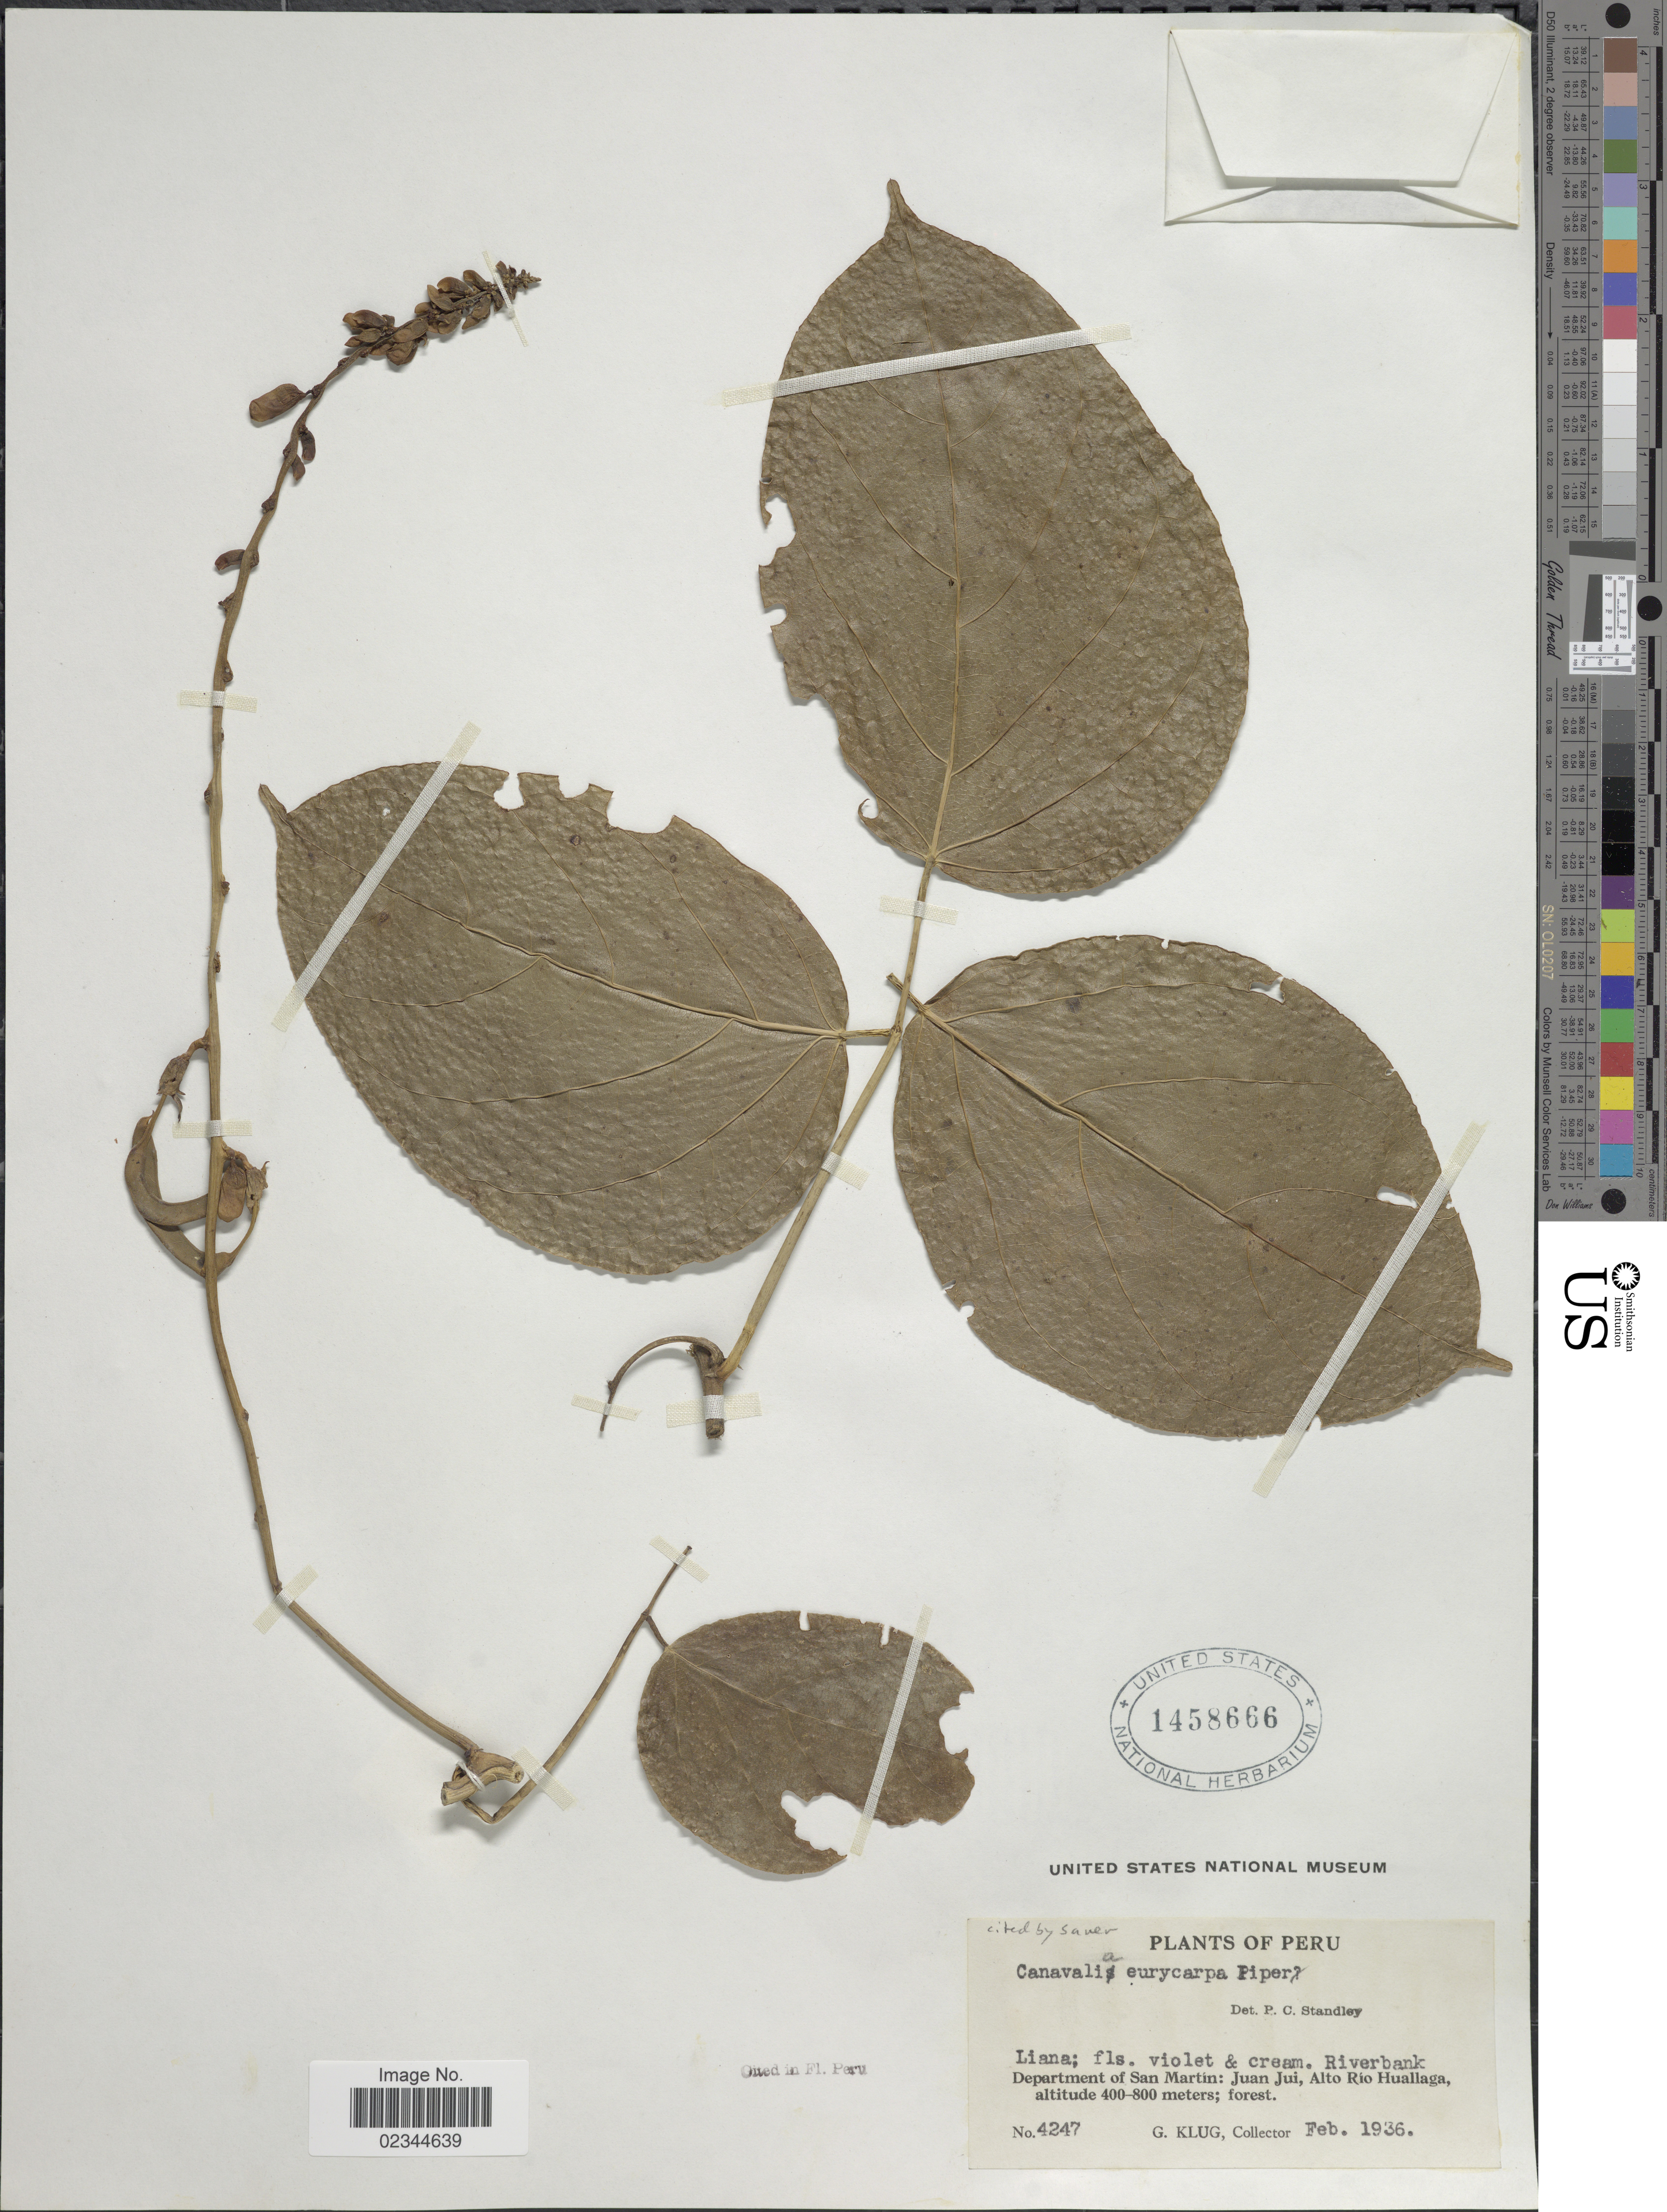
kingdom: Plantae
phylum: Tracheophyta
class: Magnoliopsida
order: Fabales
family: Fabaceae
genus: Canavalia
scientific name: Canavalia eurycarpa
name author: Piper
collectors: G. Klug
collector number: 4247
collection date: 1936-02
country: Peru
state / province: San Martín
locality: Juan Jui, Alto Rio Huallaga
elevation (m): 400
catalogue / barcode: US 1458666